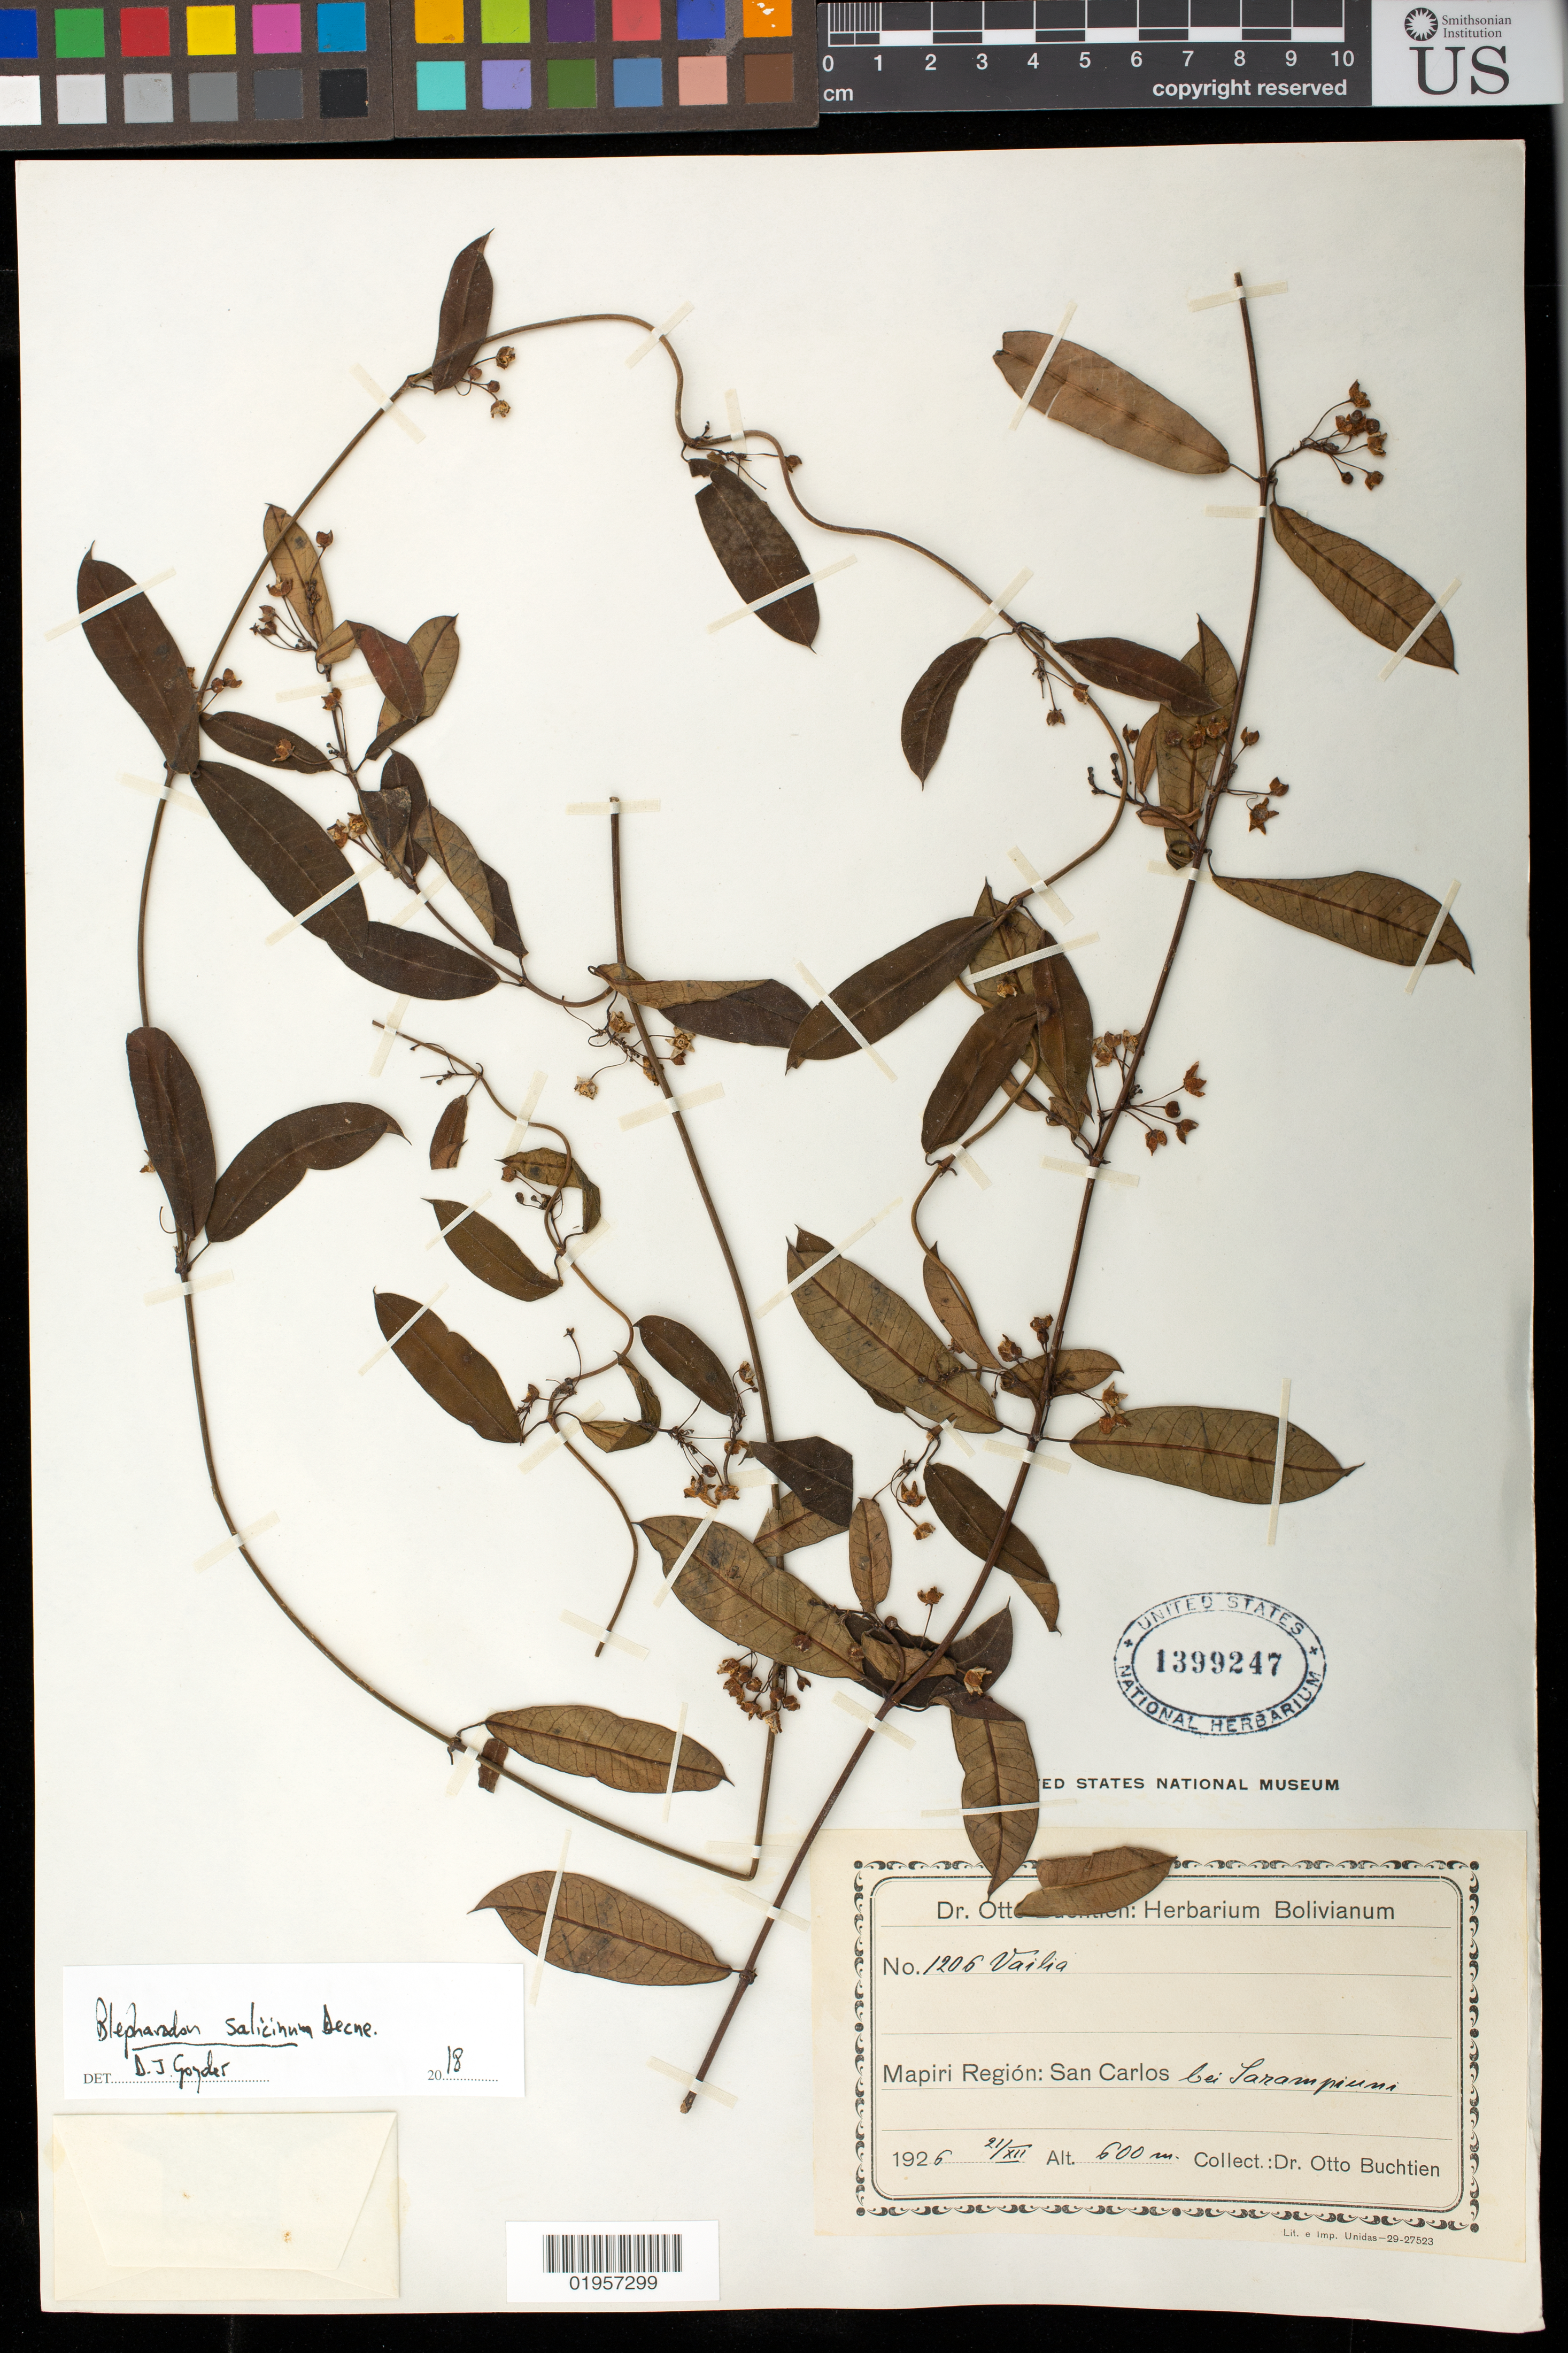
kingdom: Plantae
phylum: Tracheophyta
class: Magnoliopsida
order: Gentianales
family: Apocynaceae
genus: Blepharodon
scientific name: Blepharodon salicinum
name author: Decne.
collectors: O. Buchtien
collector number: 1206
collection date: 1926-12-21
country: Bolivia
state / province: La Paz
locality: Mapiri Region, San Carlos, bei Sarampinni.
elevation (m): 600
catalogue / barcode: US 1399247